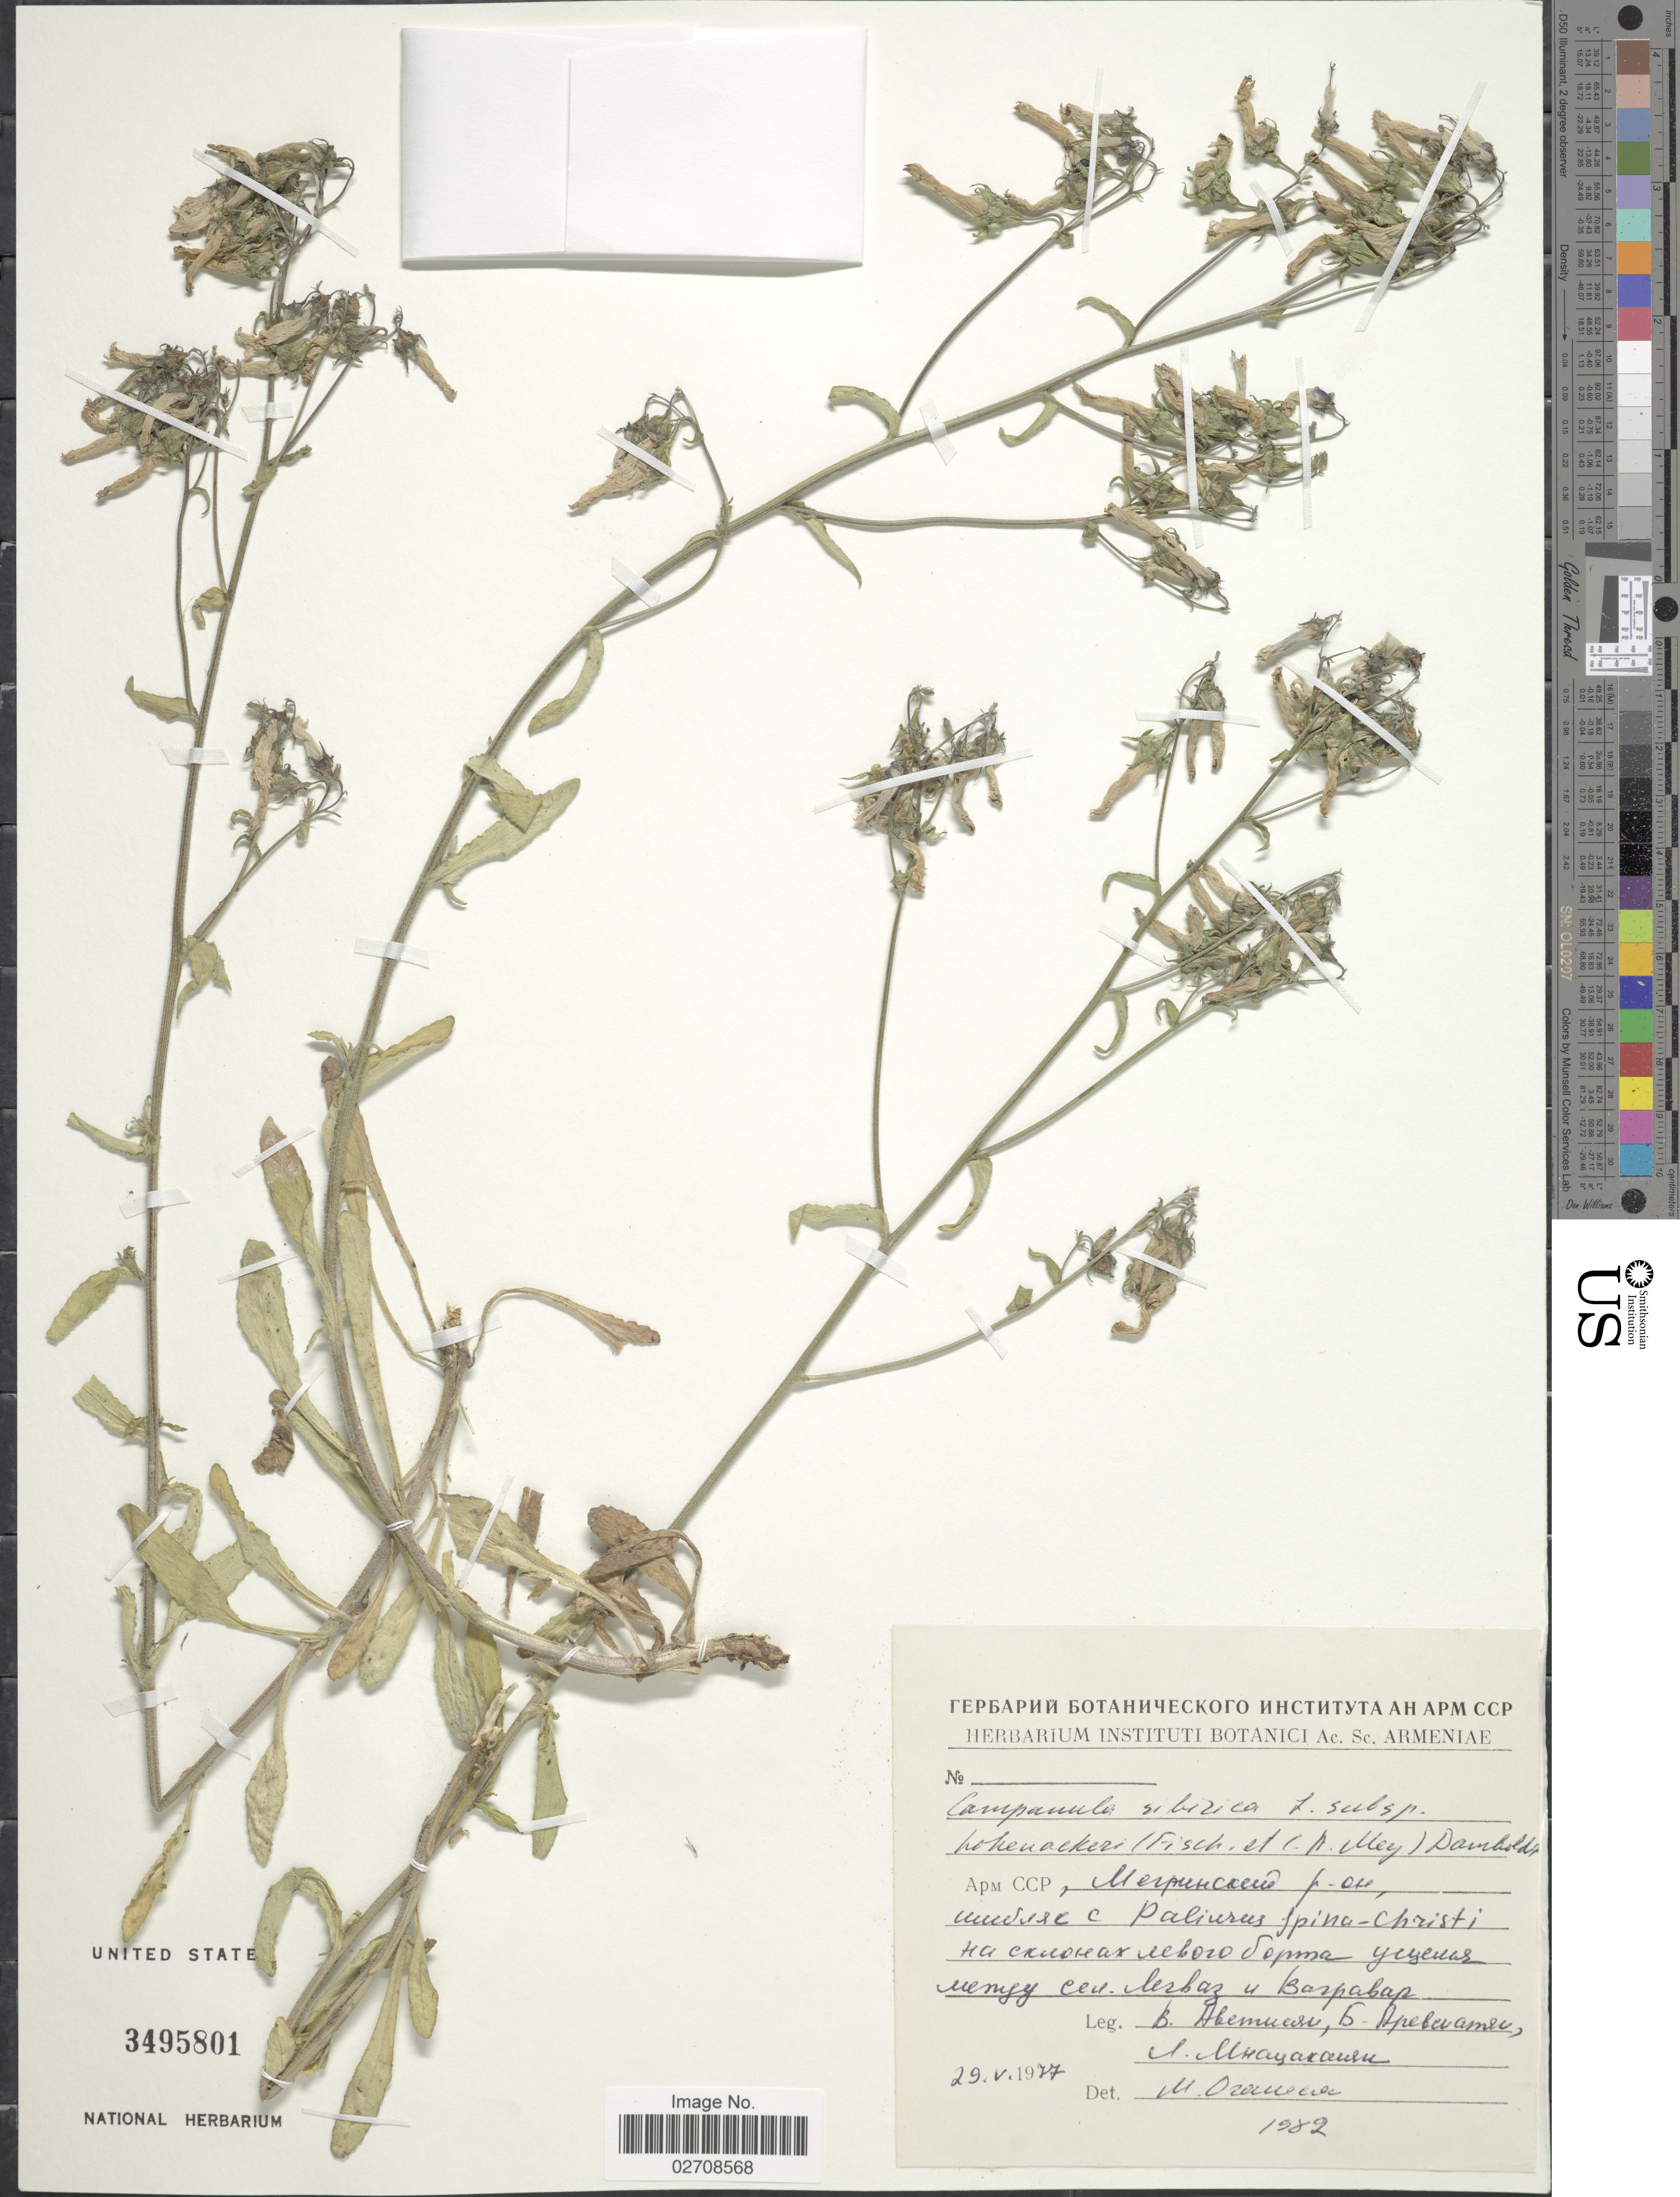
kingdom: Plantae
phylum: Tracheophyta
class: Magnoliopsida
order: Asterales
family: Campanulaceae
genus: Campanula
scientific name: Campanula sibirica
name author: L.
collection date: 1977-05-29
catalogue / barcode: US 3495801